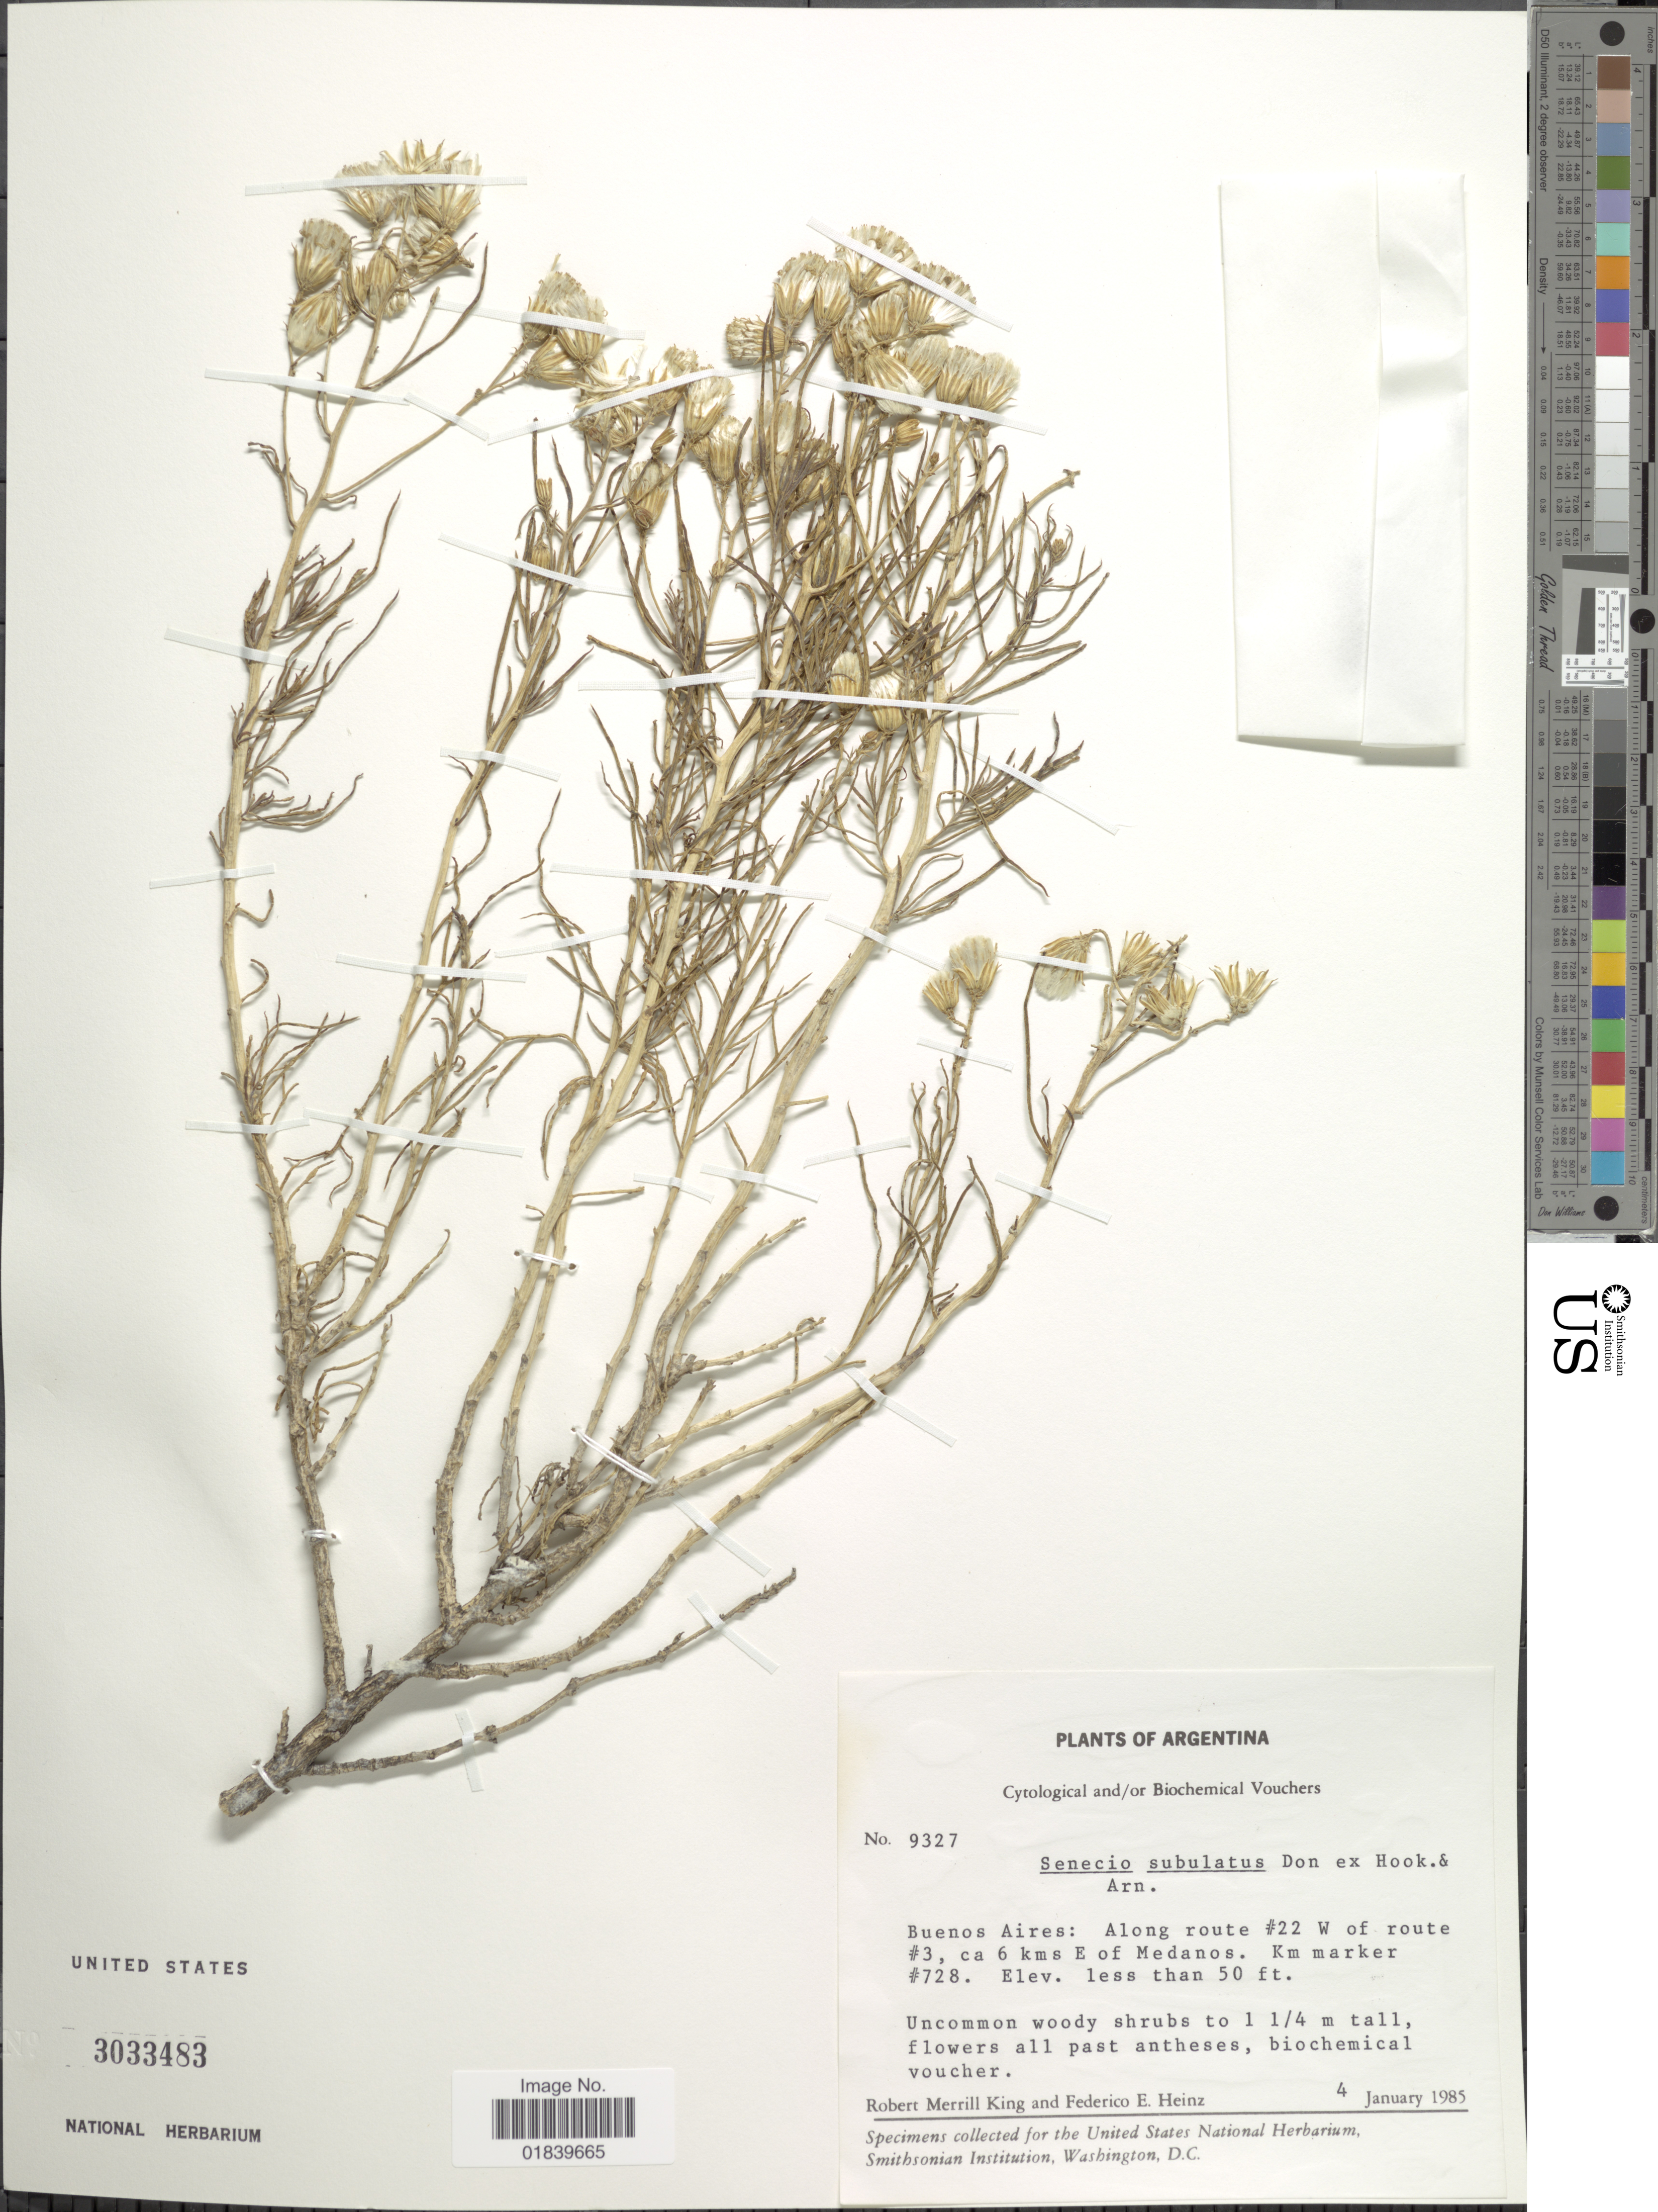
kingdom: Plantae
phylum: Tracheophyta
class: Magnoliopsida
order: Asterales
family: Asteraceae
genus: Senecio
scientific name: Senecio subulatus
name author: D. Don ex Hook. & Arn.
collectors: R. M. King & F. Heinz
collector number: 9327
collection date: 1985-01-04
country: Argentina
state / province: Buenos Aires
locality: Buenos Aires: Along route # 22 W of route #3, ca. 6 kms E of Medanos. Km marker #728.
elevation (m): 15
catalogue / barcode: US 3033483